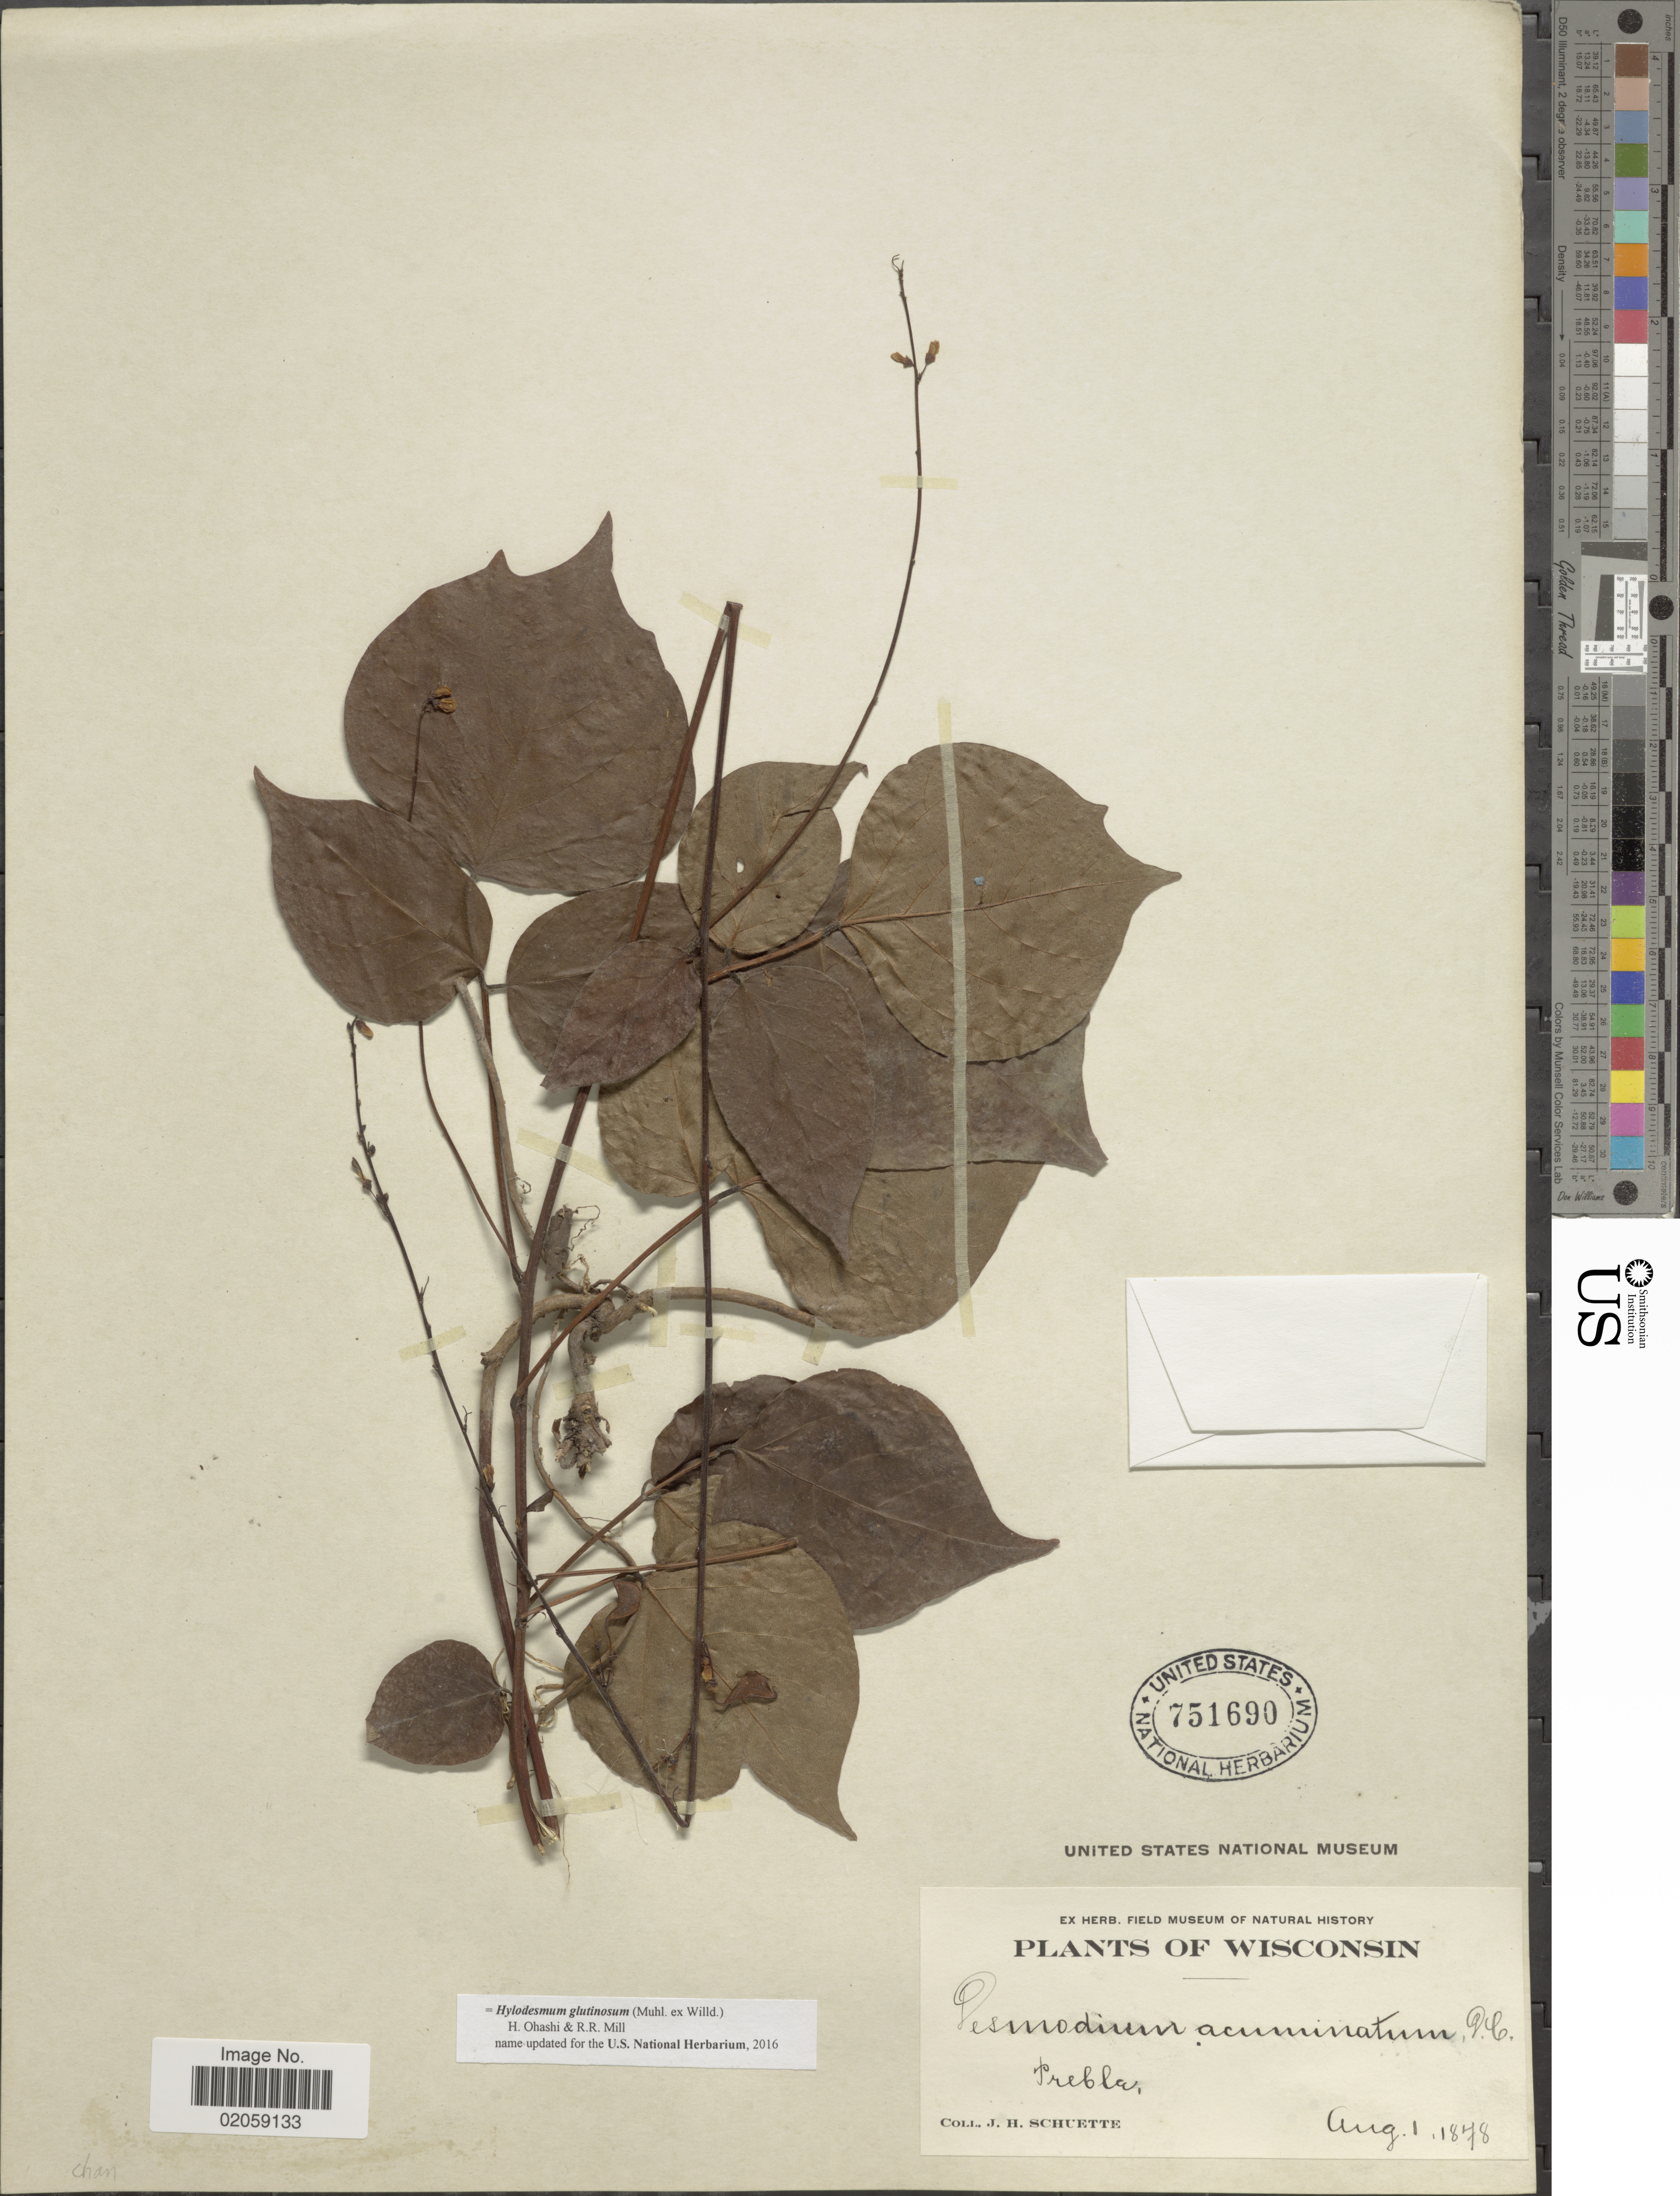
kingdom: Plantae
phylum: Tracheophyta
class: Magnoliopsida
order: Fabales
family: Fabaceae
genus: Hylodesmum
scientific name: Hylodesmum glutinosum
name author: (Muhl. ex Willd.) H. Ohashi & R.R. Mill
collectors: J. H. Schuette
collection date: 1878-08-01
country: United States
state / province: Wisconsin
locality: Puebla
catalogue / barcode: US 751690